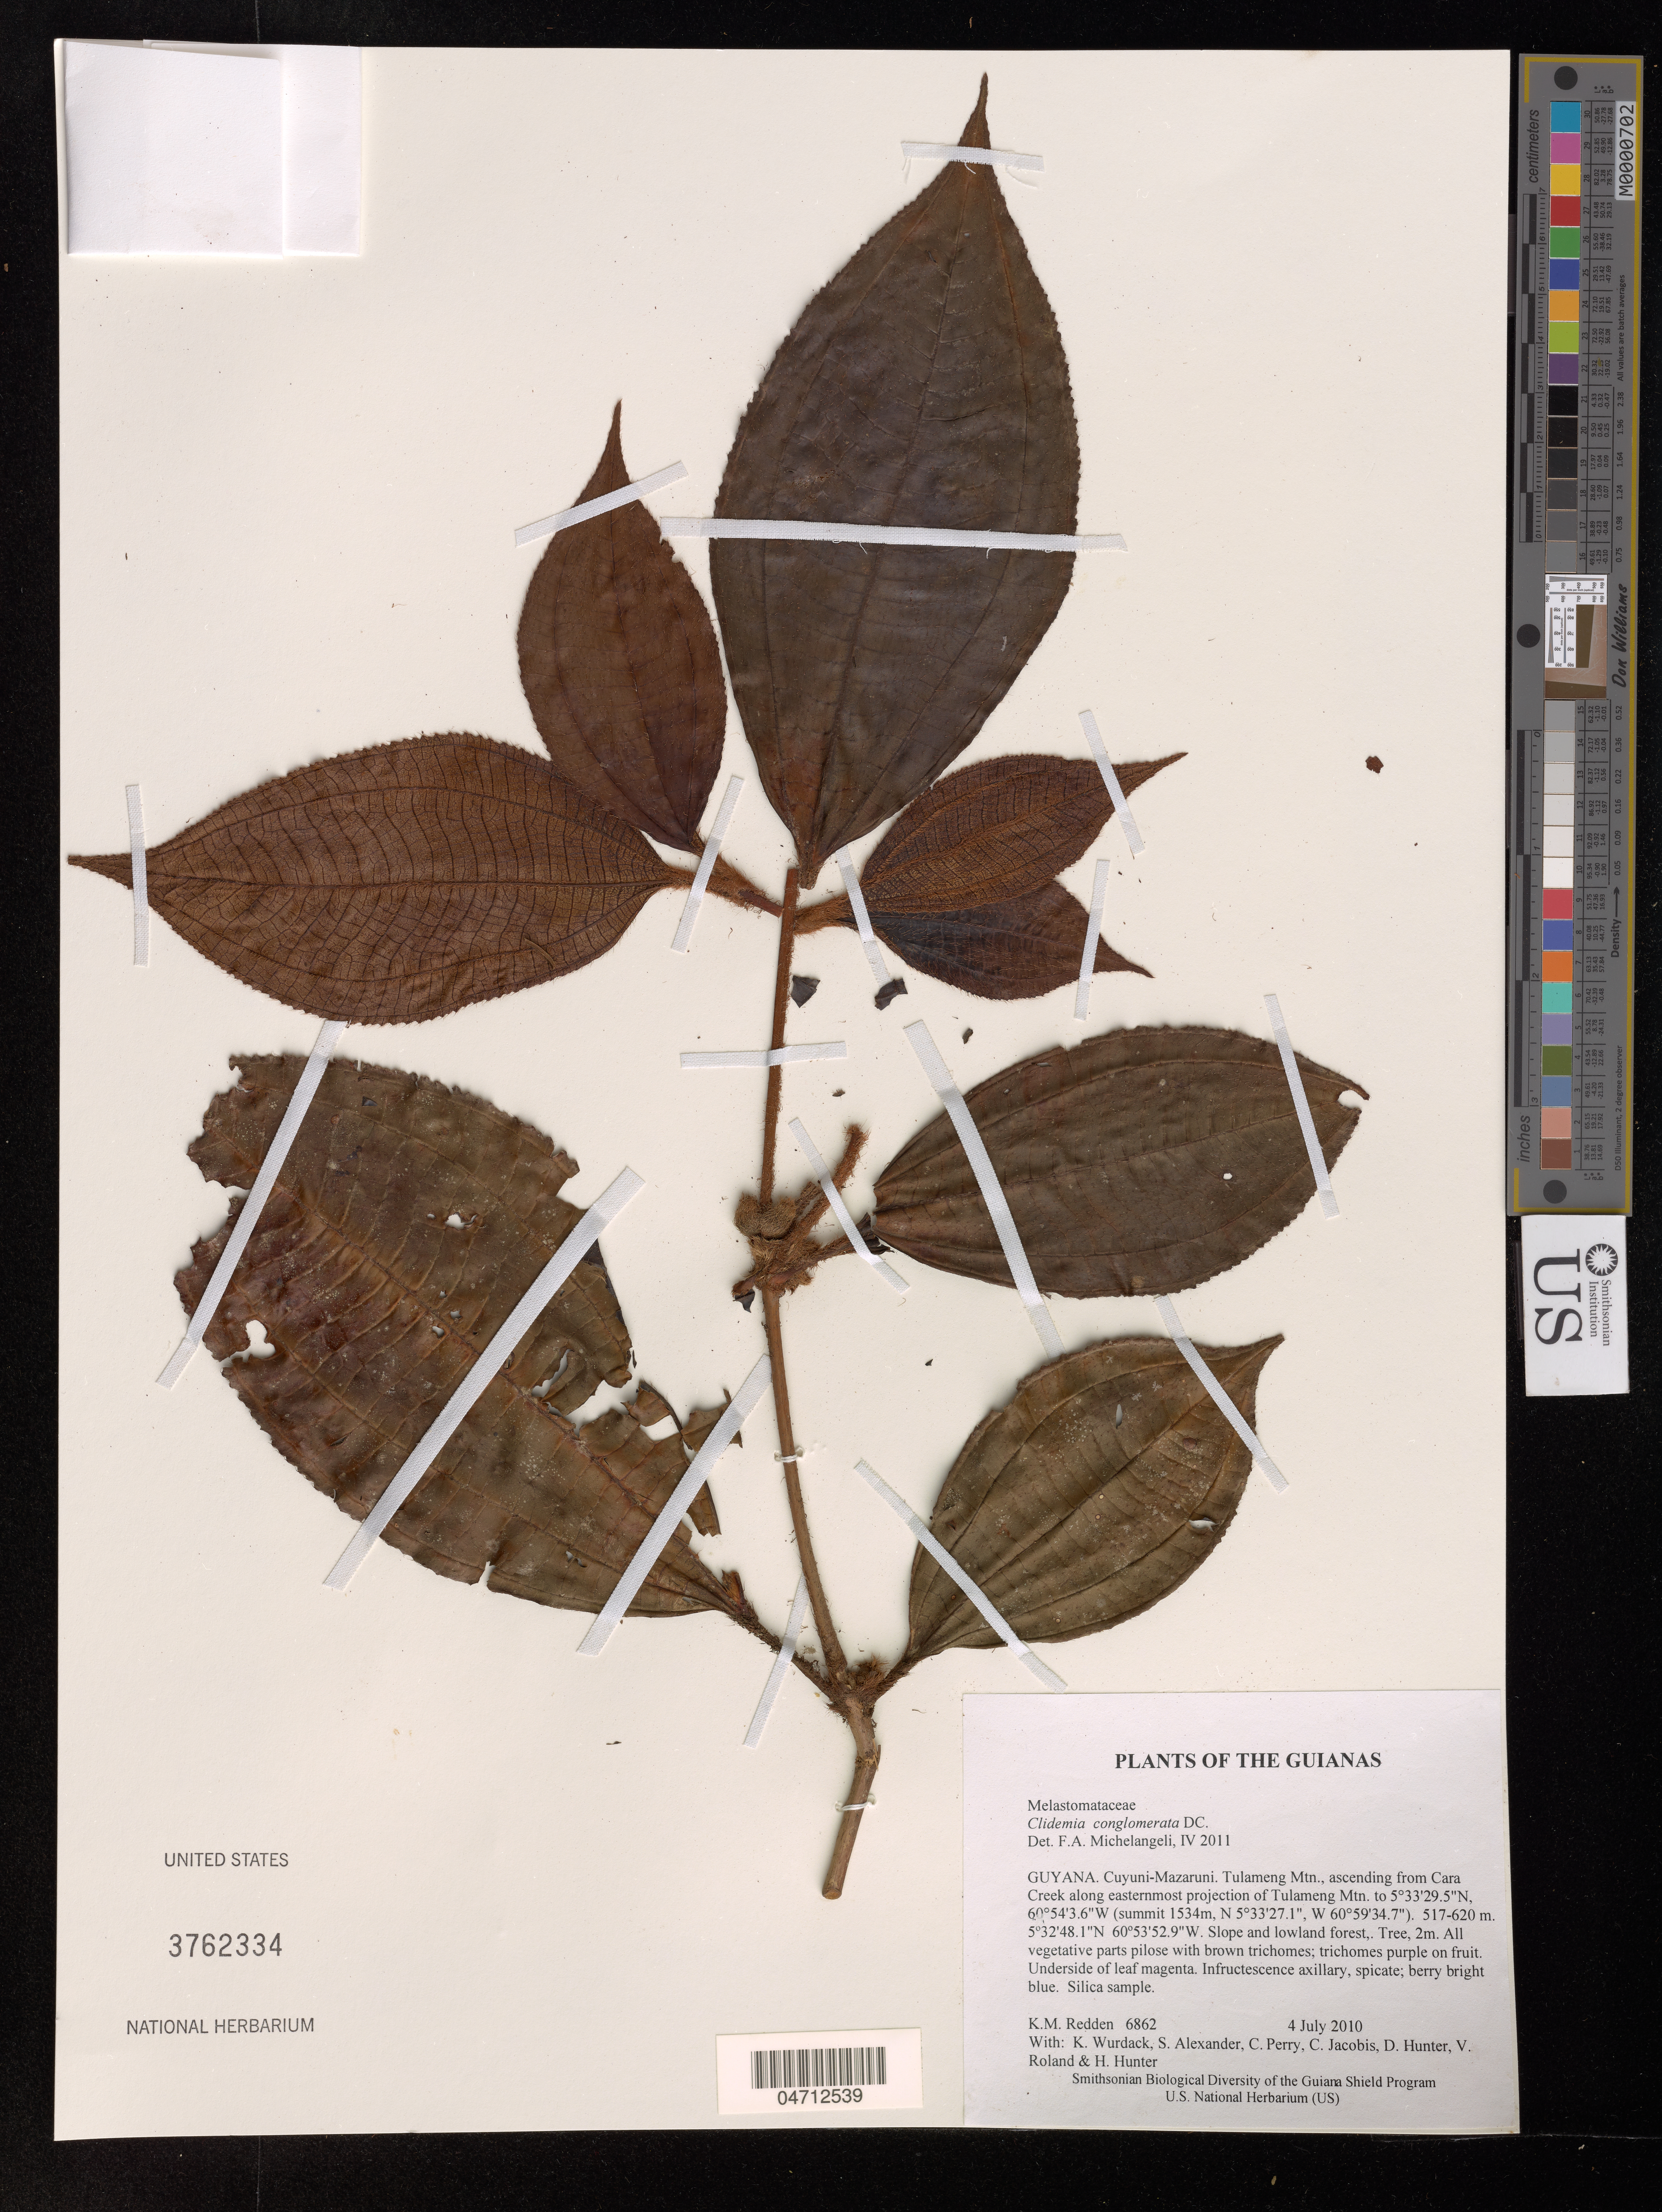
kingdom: Plantae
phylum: Tracheophyta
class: Magnoliopsida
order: Myrtales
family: Melastomataceae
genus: Clidemia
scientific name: Clidemia conglomerata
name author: DC.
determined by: Michelangeli, F. A.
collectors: K. M. Redden, K. Wurdack, S. N. Alexander, C. Perry, C. Jacobis, D. Hunter, V. Roland & H. Hunter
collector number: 6862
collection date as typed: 4 July 2010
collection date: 2010-07-04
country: Guyana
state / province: Cuyuni-Mazaruni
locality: Tulameng Mtn., ascending from Cara Creek along easternmost projection of Tulameng Mtn. to 5°33'29.5"N, 60°54'3.6"W (summit 1534m, N 5°33'27.1", W 60°59'34.7")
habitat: Slope and lowland forest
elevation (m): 517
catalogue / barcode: US 3762334